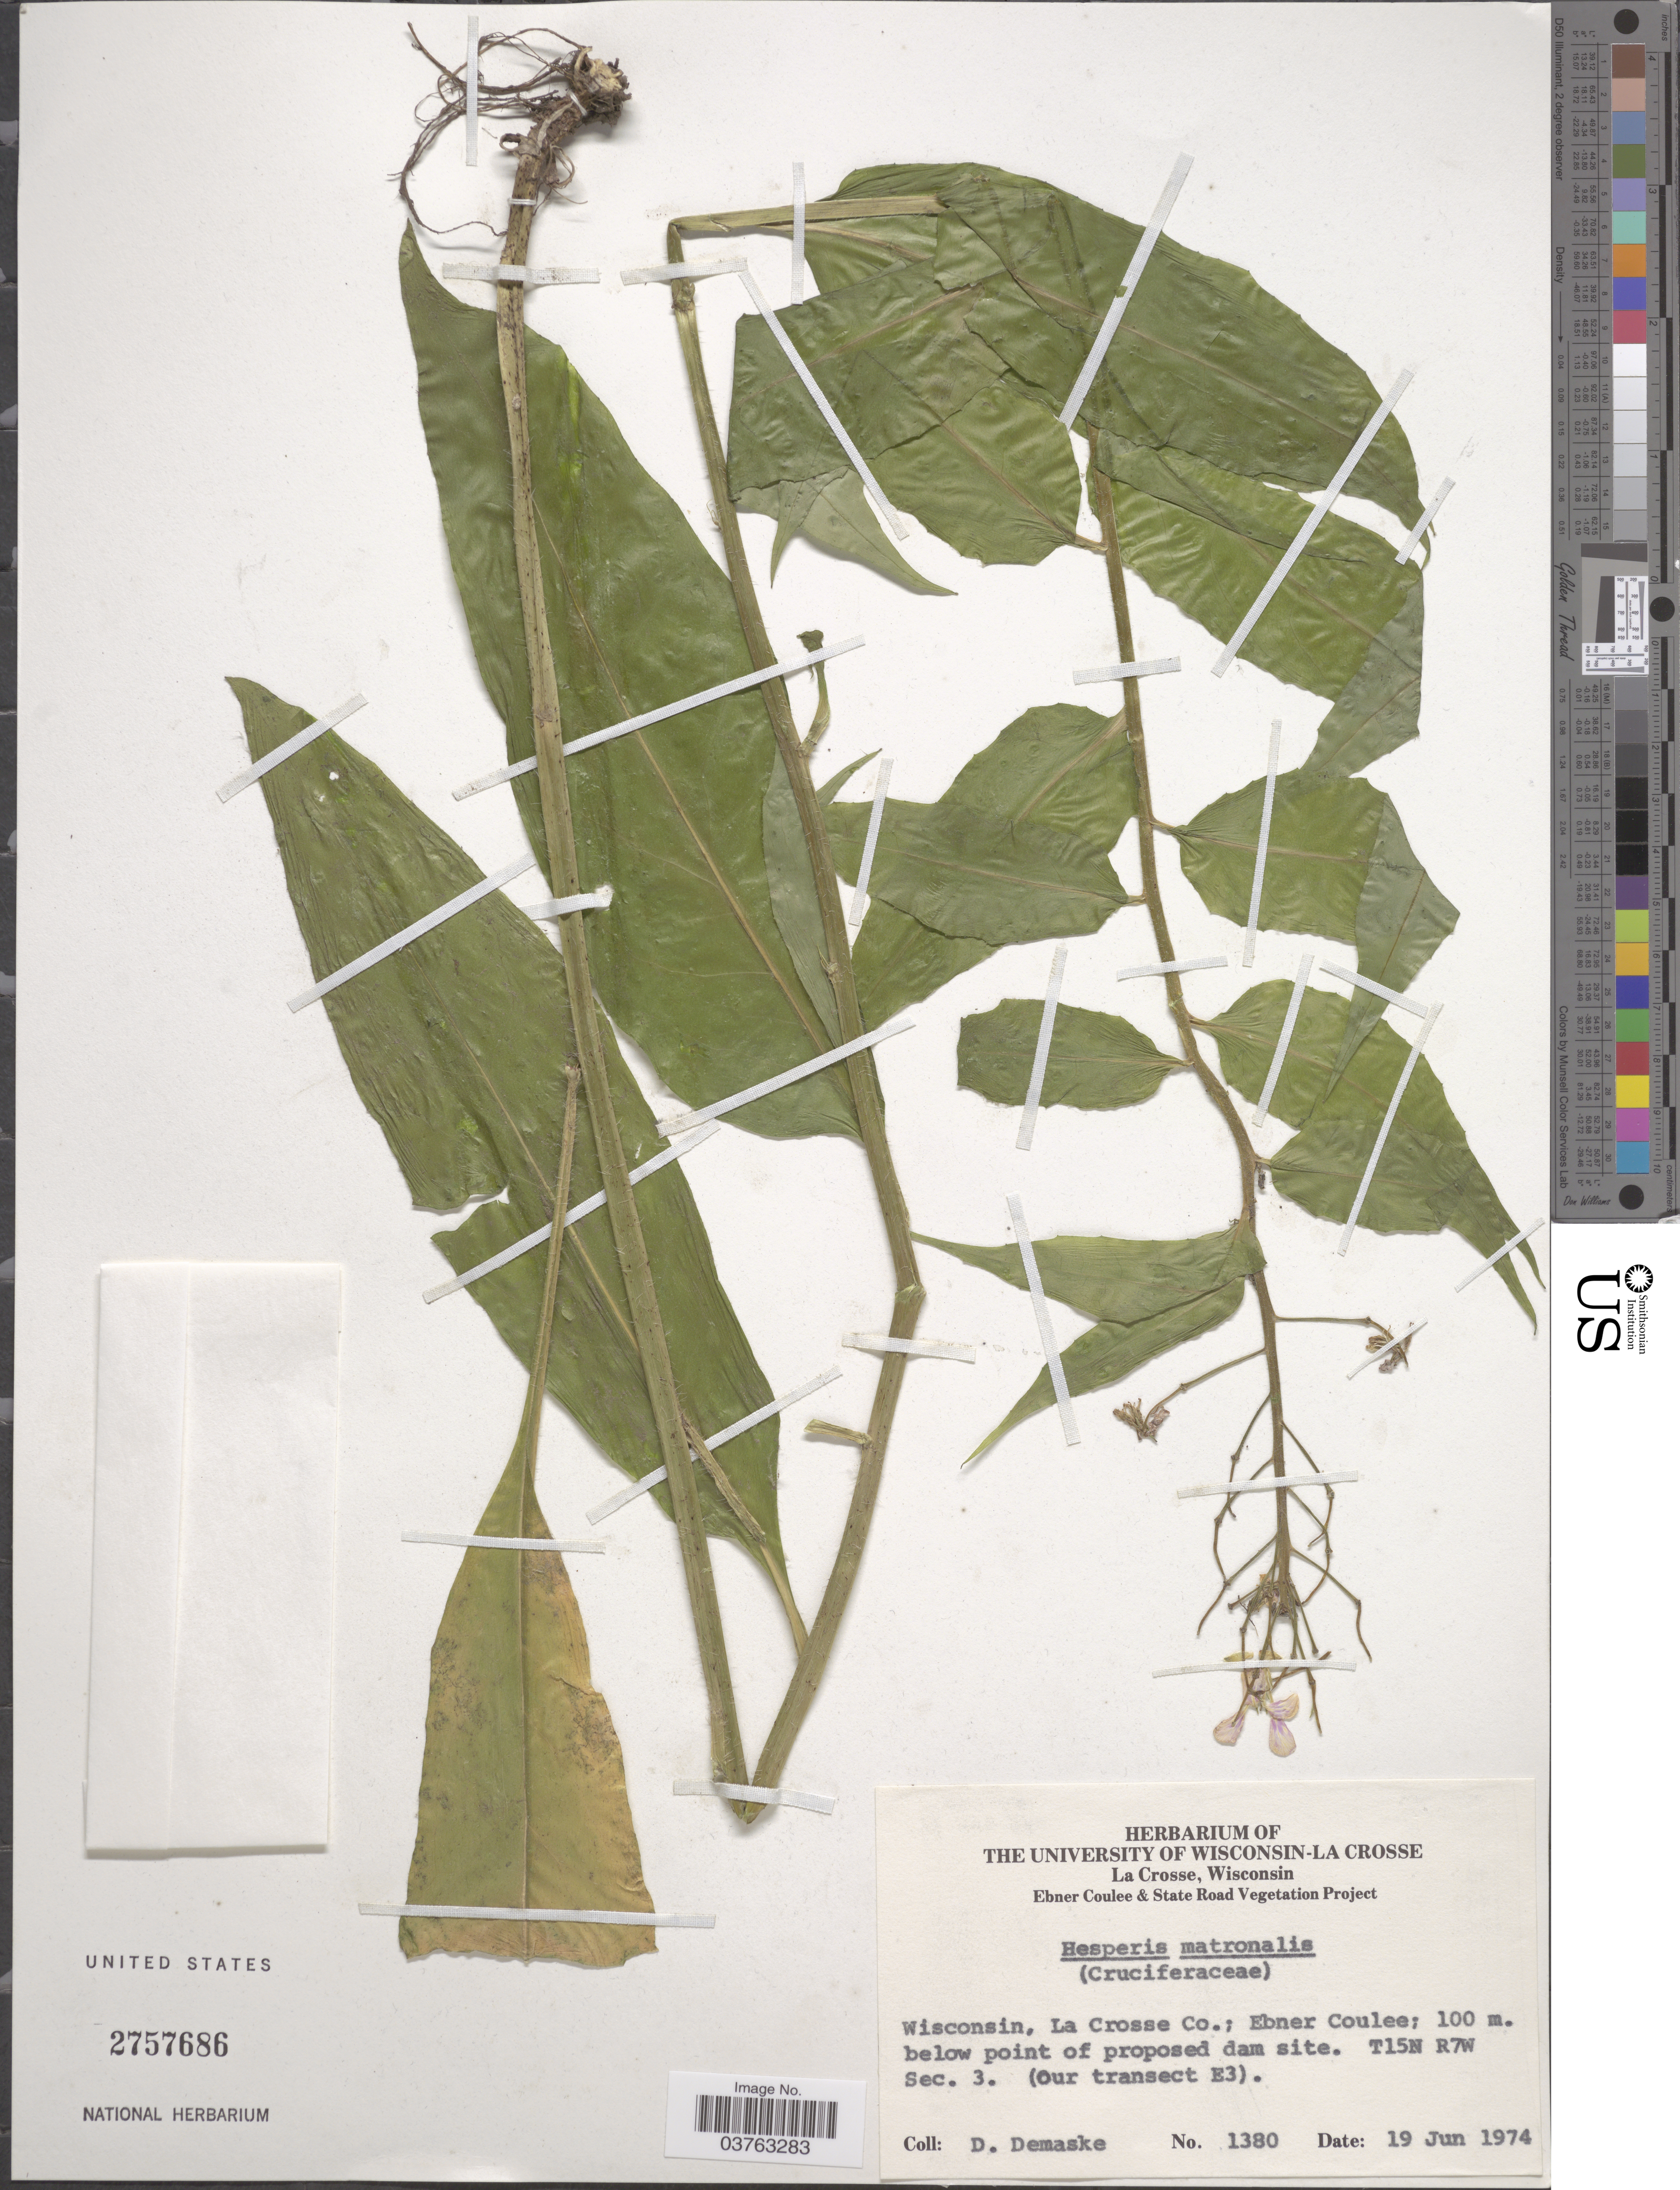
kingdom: Plantae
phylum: Tracheophyta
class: Magnoliopsida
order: Brassicales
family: Brassicaceae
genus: Hesperis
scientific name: Hesperis matronalis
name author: L.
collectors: D. Demaske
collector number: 1380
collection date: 1974-06-19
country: United States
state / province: Wisconsin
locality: Ebner Coulee & State Road. La Crosse Co.; Ebner Coulee; 100 m. below point of proposed dam site. T15N R7W Sec. 3. (Our transect E3).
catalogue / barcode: US 2757686